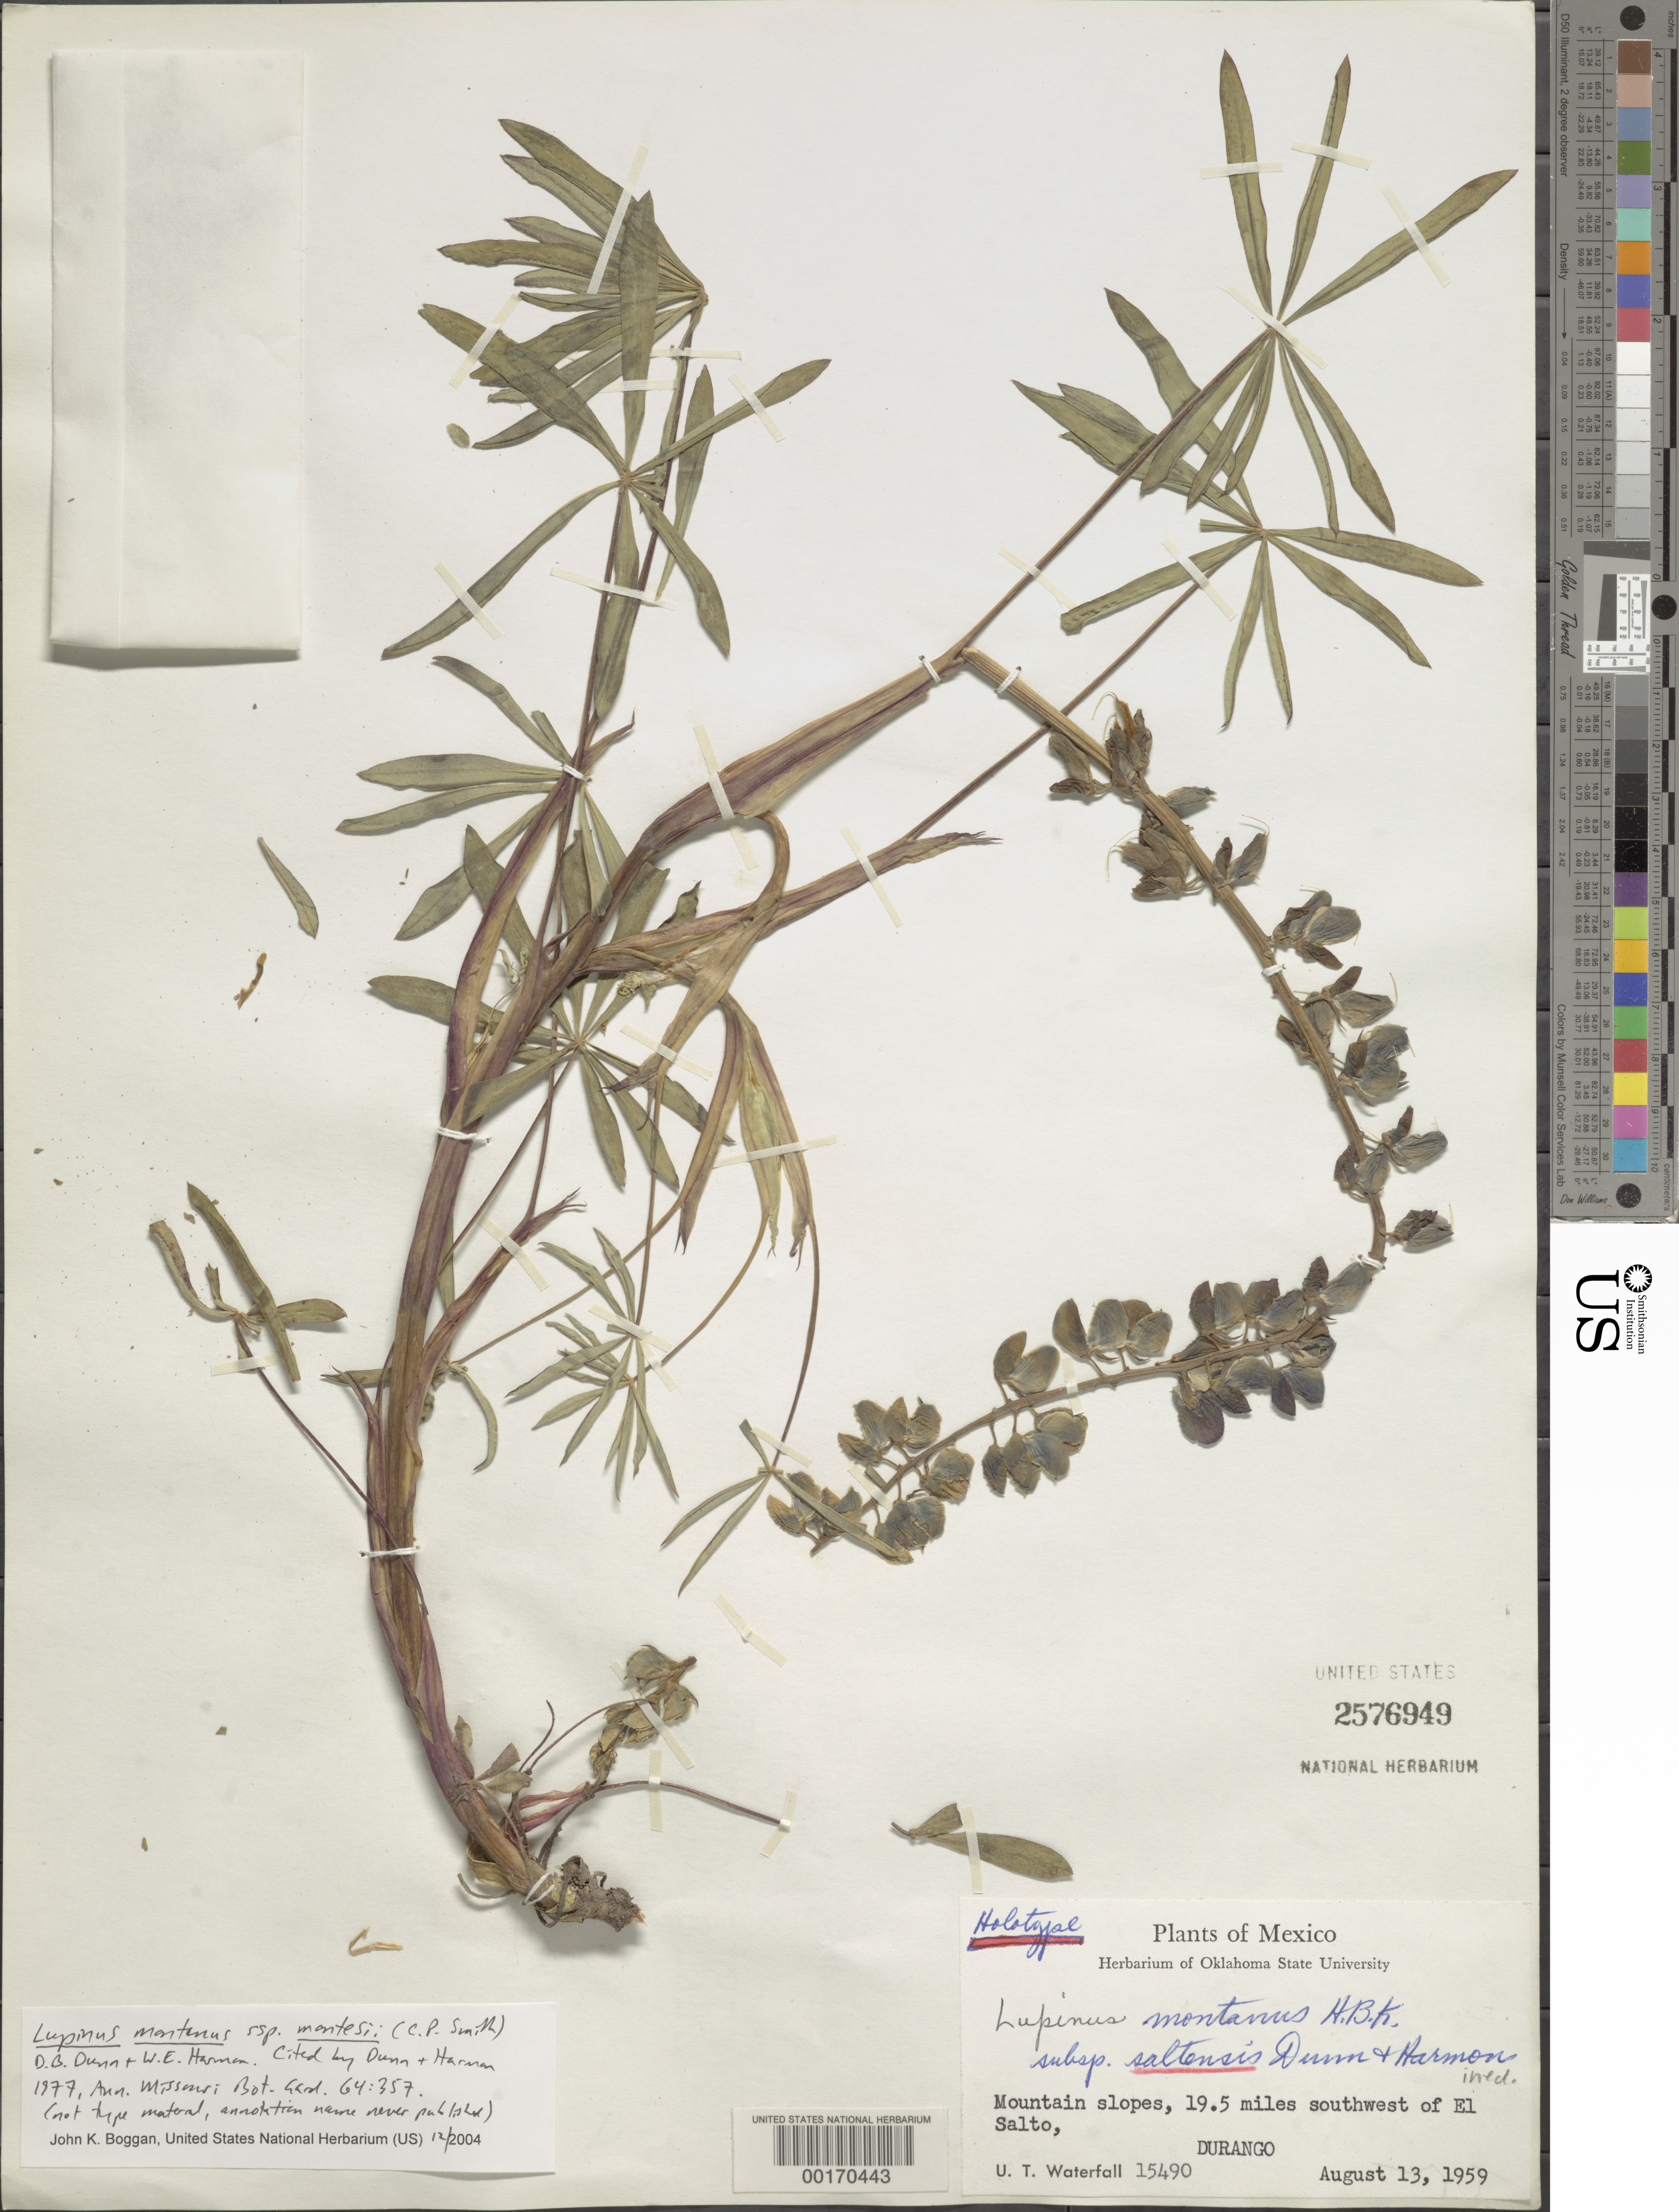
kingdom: Plantae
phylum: Tracheophyta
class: Magnoliopsida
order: Fabales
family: Fabaceae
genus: Lupinus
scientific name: Lupinus montanus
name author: Kunth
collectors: U. T. Waterfall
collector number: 15490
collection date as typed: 13 Aug 1959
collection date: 1959-08-13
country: Mexico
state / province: Durango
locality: Mountain slopes, 19.5 mi SW of El Salto.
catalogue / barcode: US 2576949